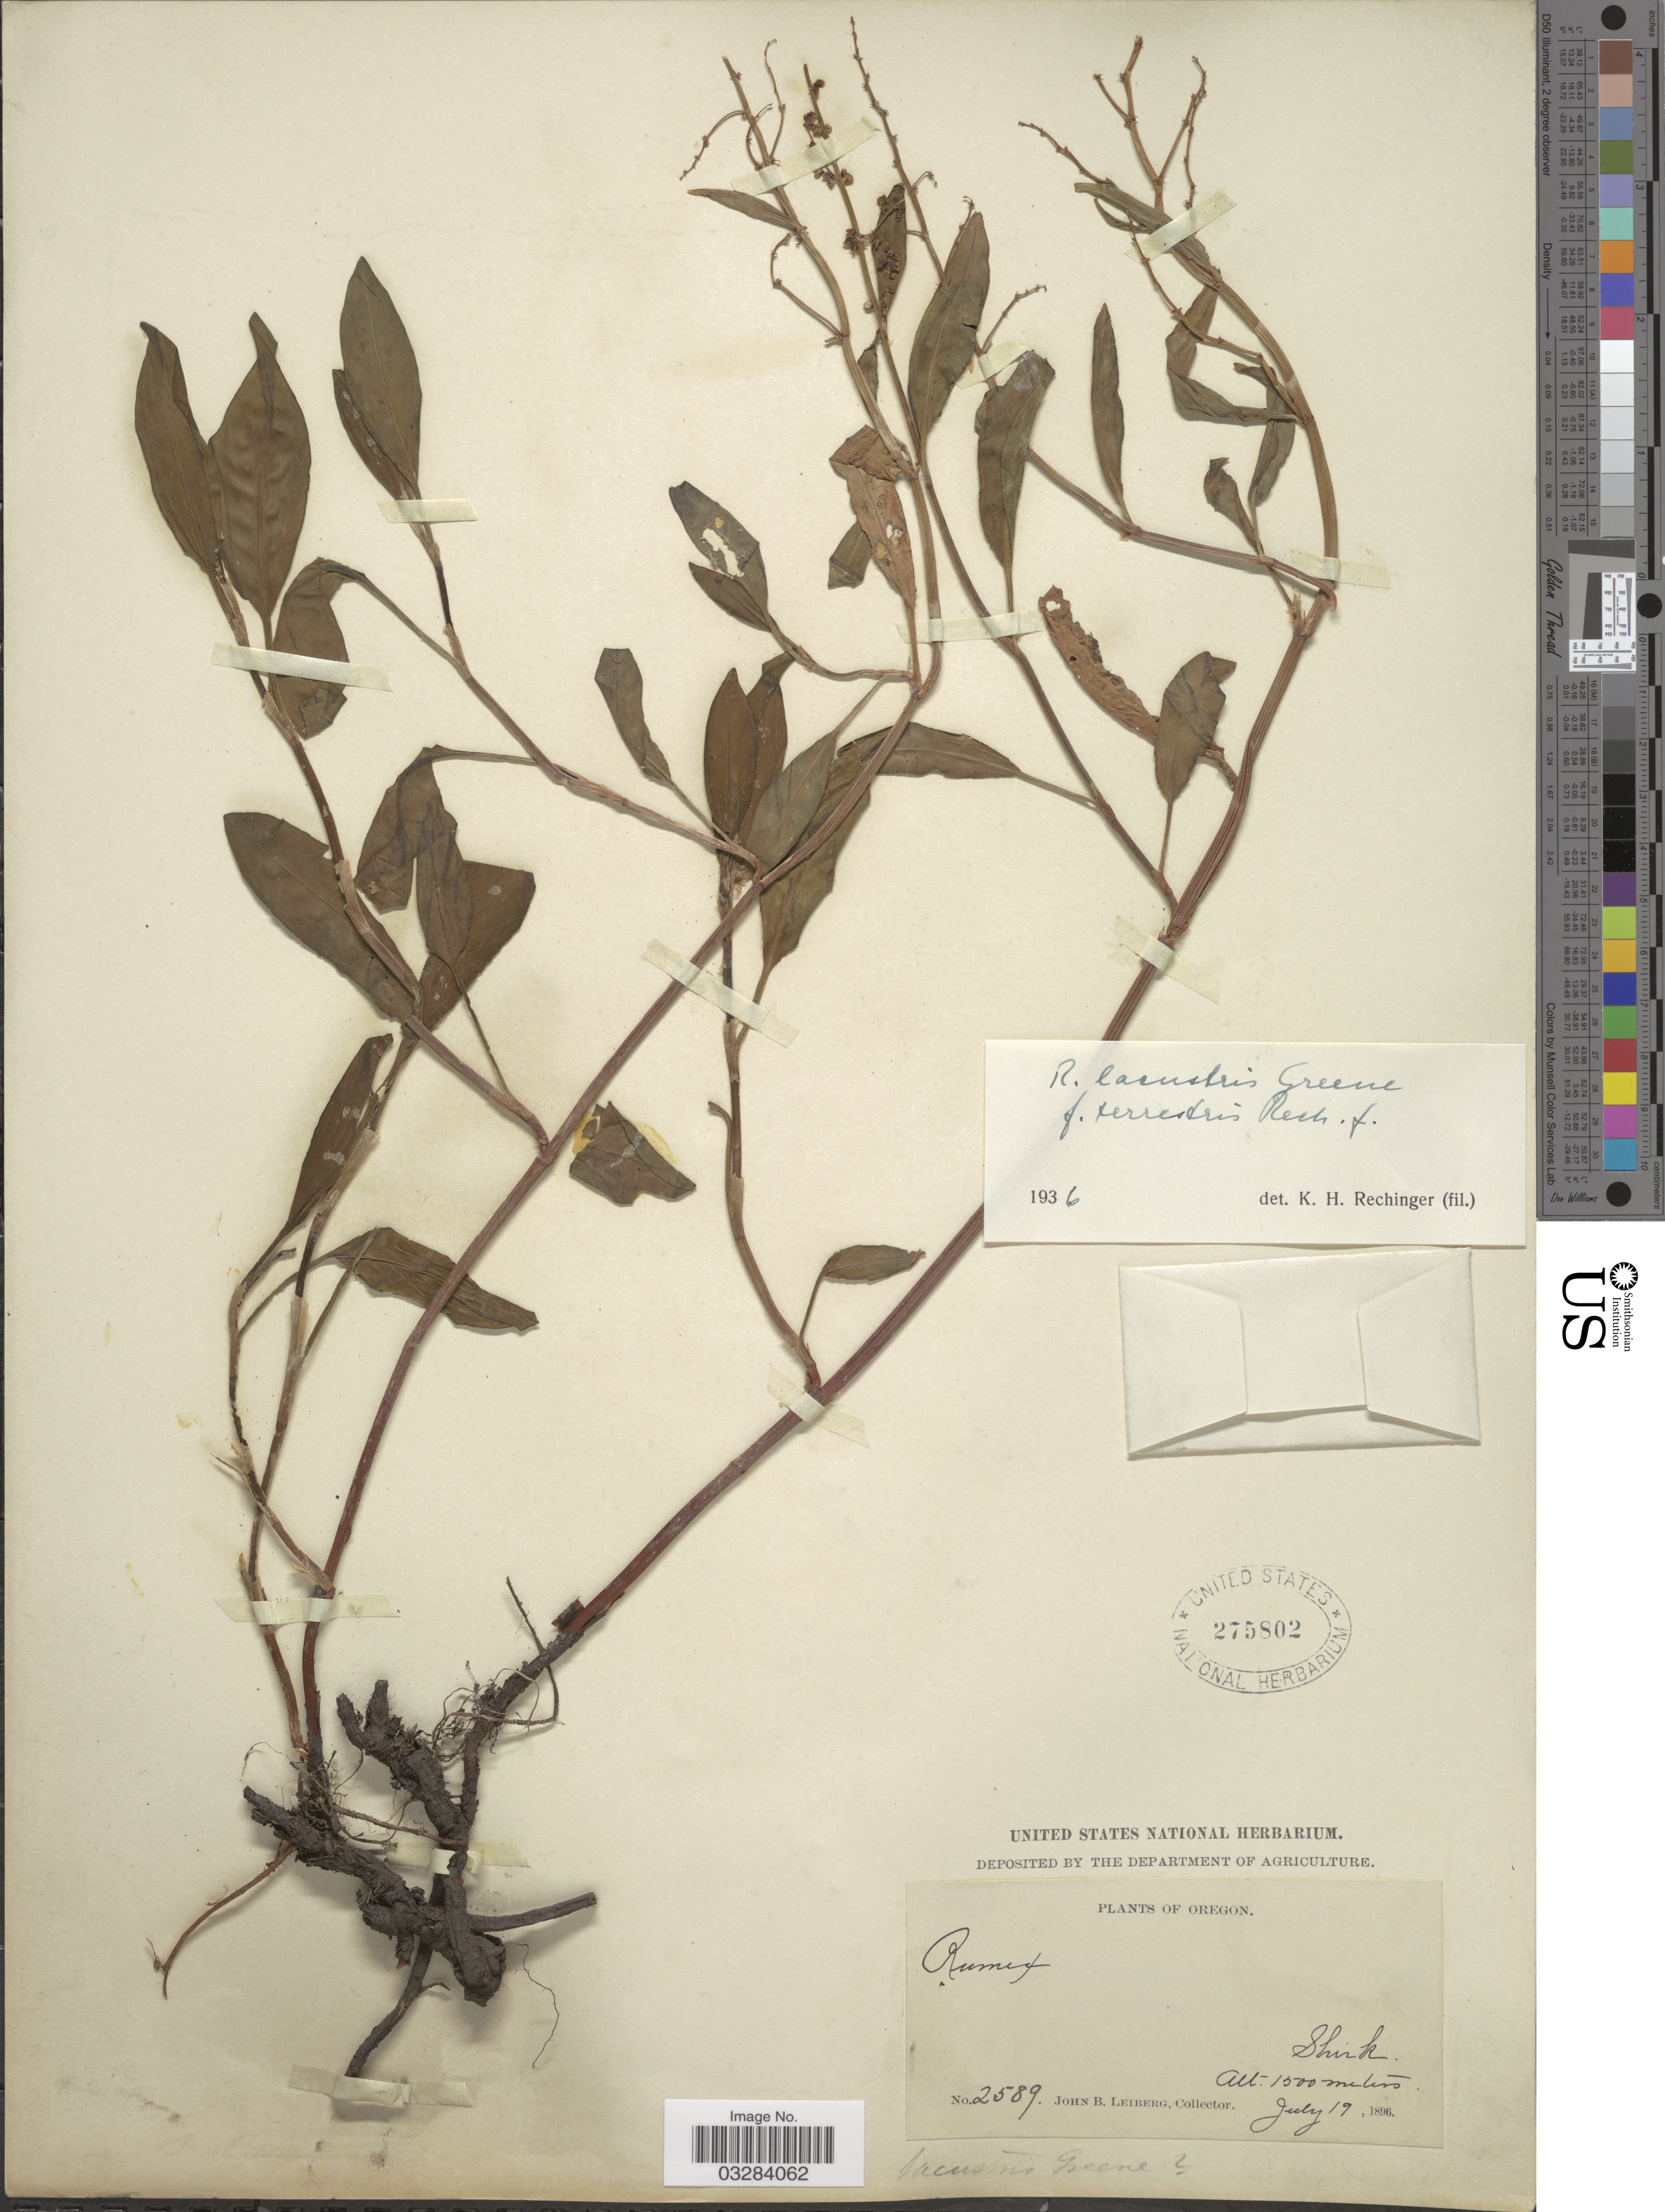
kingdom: Plantae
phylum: Tracheophyta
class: Magnoliopsida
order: Caryophyllales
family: Polygonaceae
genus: Rumex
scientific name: Rumex lacustris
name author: Greene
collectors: J. Leiberg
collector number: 2589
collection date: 1896-07-19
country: United States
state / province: Oregon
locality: Shirk.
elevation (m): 1500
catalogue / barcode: US 275802